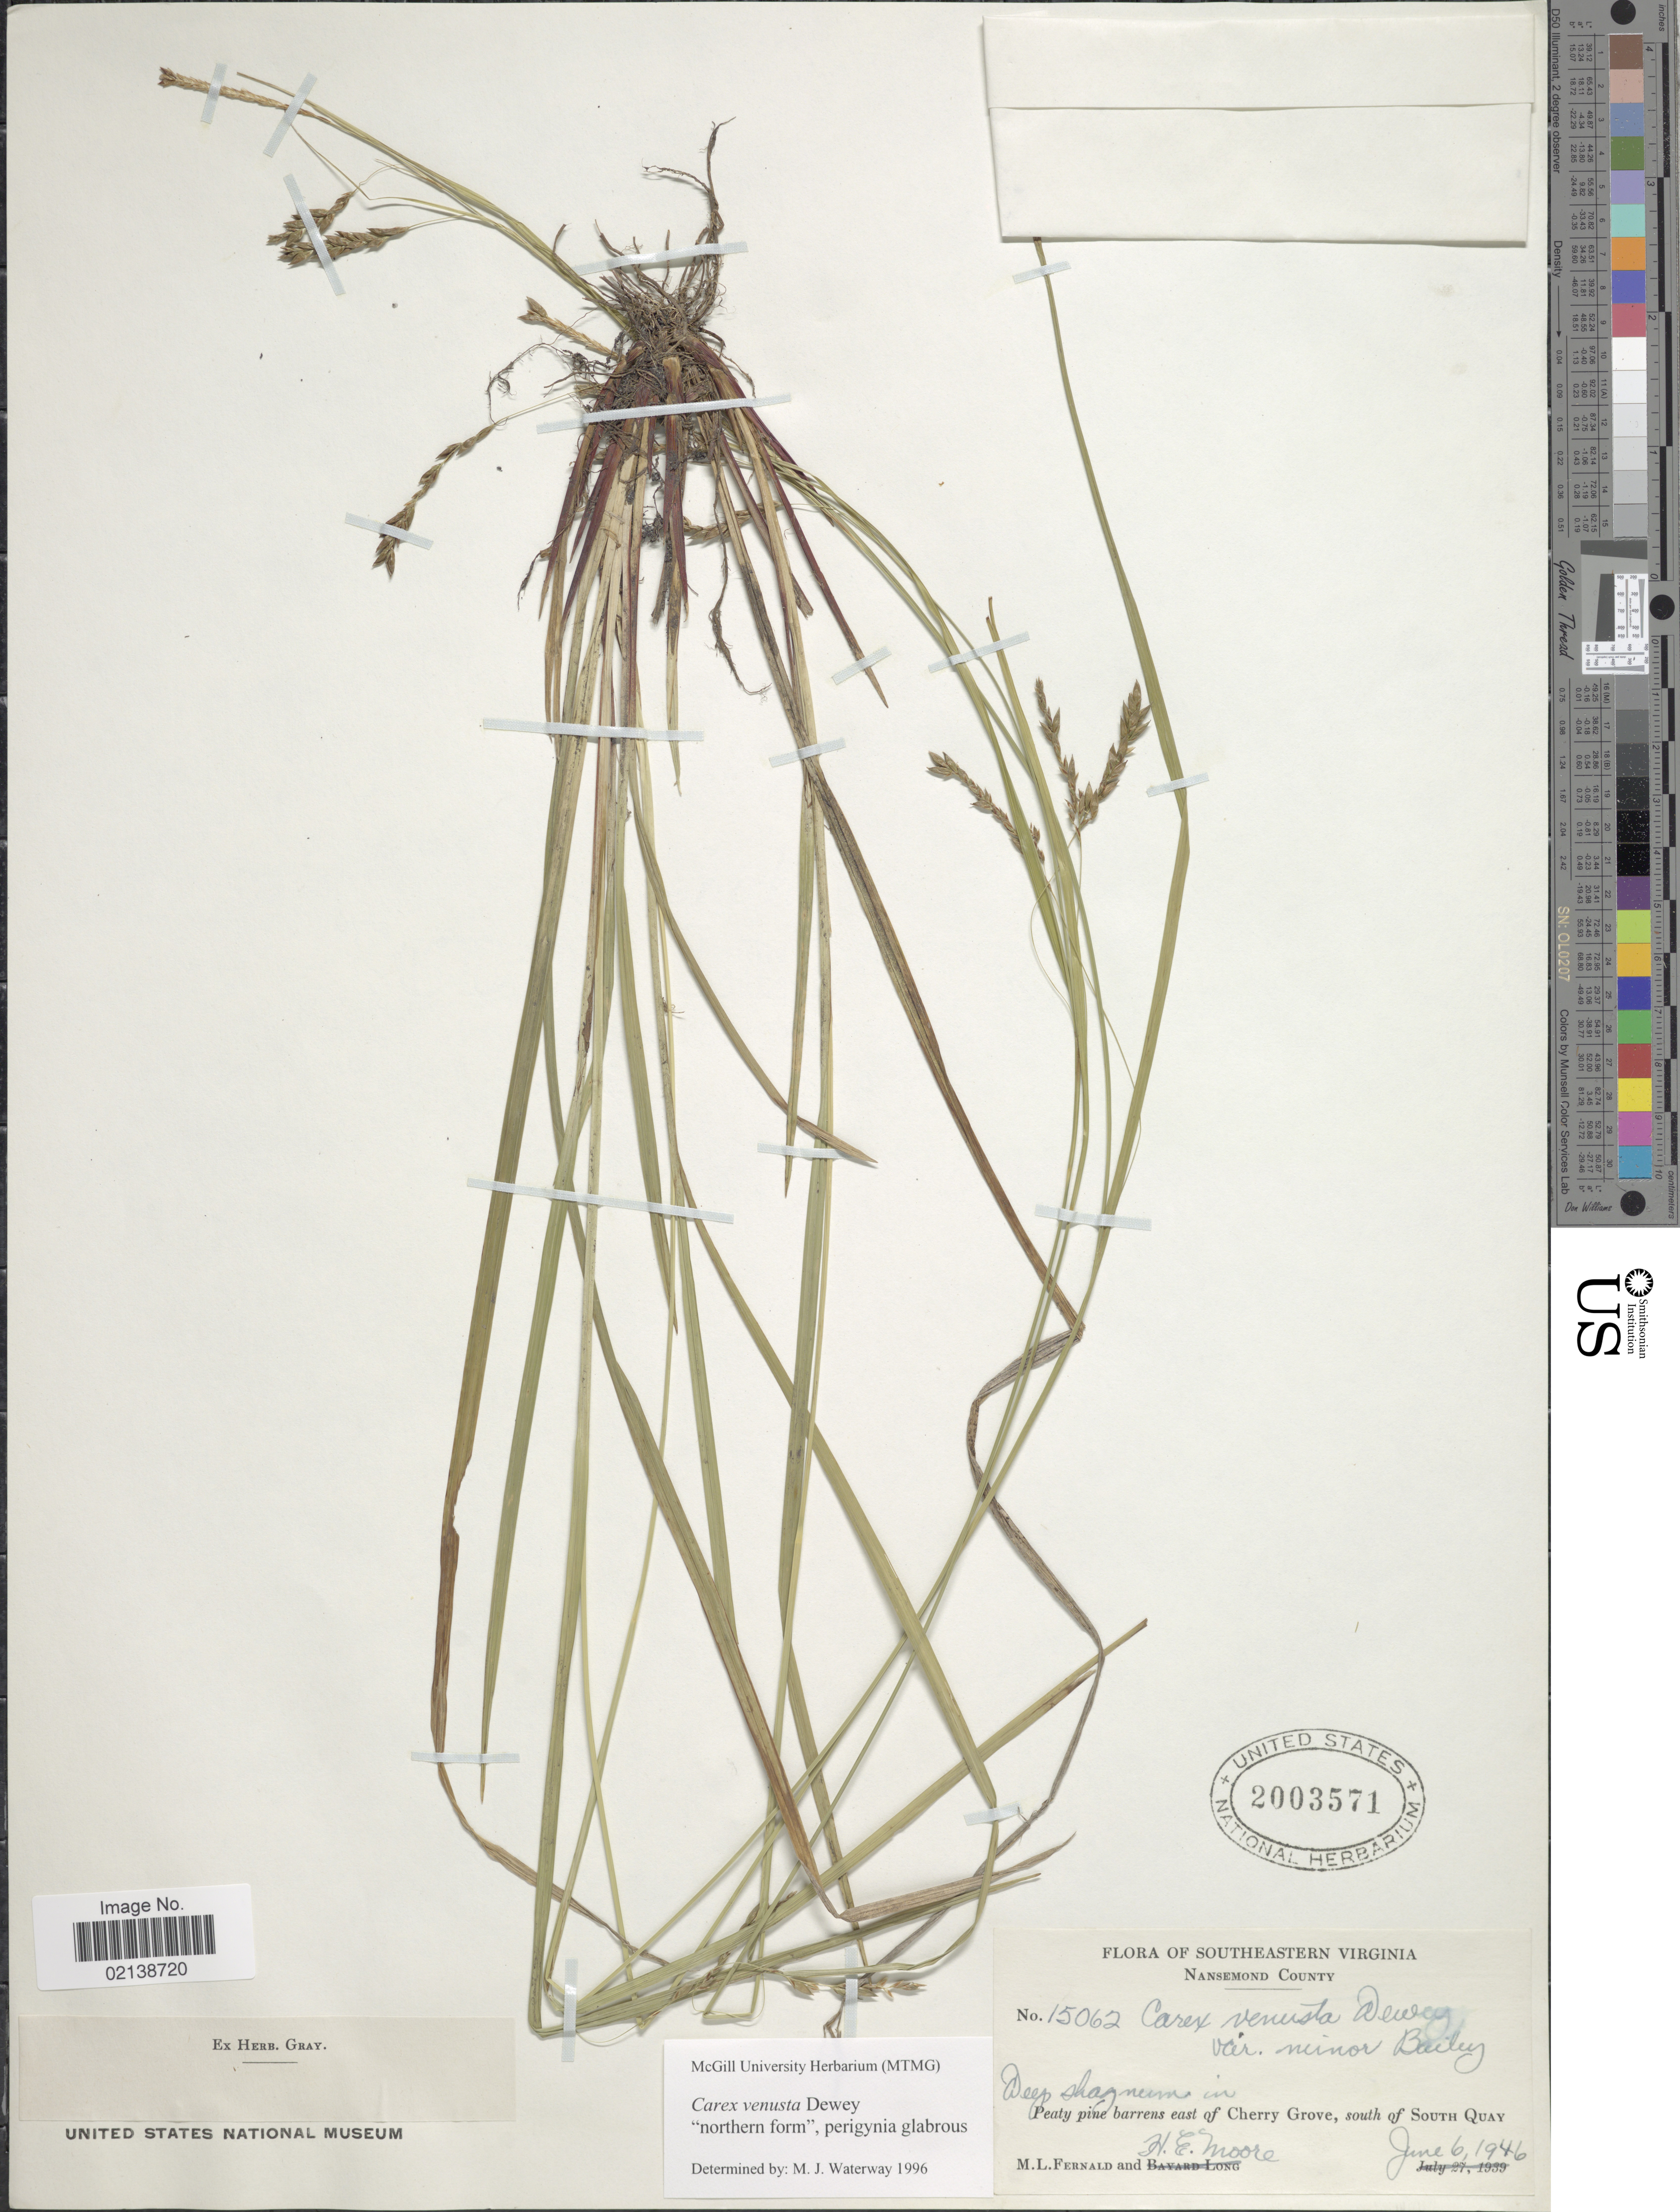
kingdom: Plantae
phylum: Tracheophyta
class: Liliopsida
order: Poales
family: Cyperaceae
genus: Carex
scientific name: Carex venusta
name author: Dewey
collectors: M. L. Fernald & H. Moore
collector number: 15062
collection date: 1946-06-06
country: United States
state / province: Virginia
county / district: City of Suffolk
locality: Southeastern Virginia, Nansemond County, Peaty pine barrens east of Cherry Grove, south of South Quay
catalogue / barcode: US 2003571